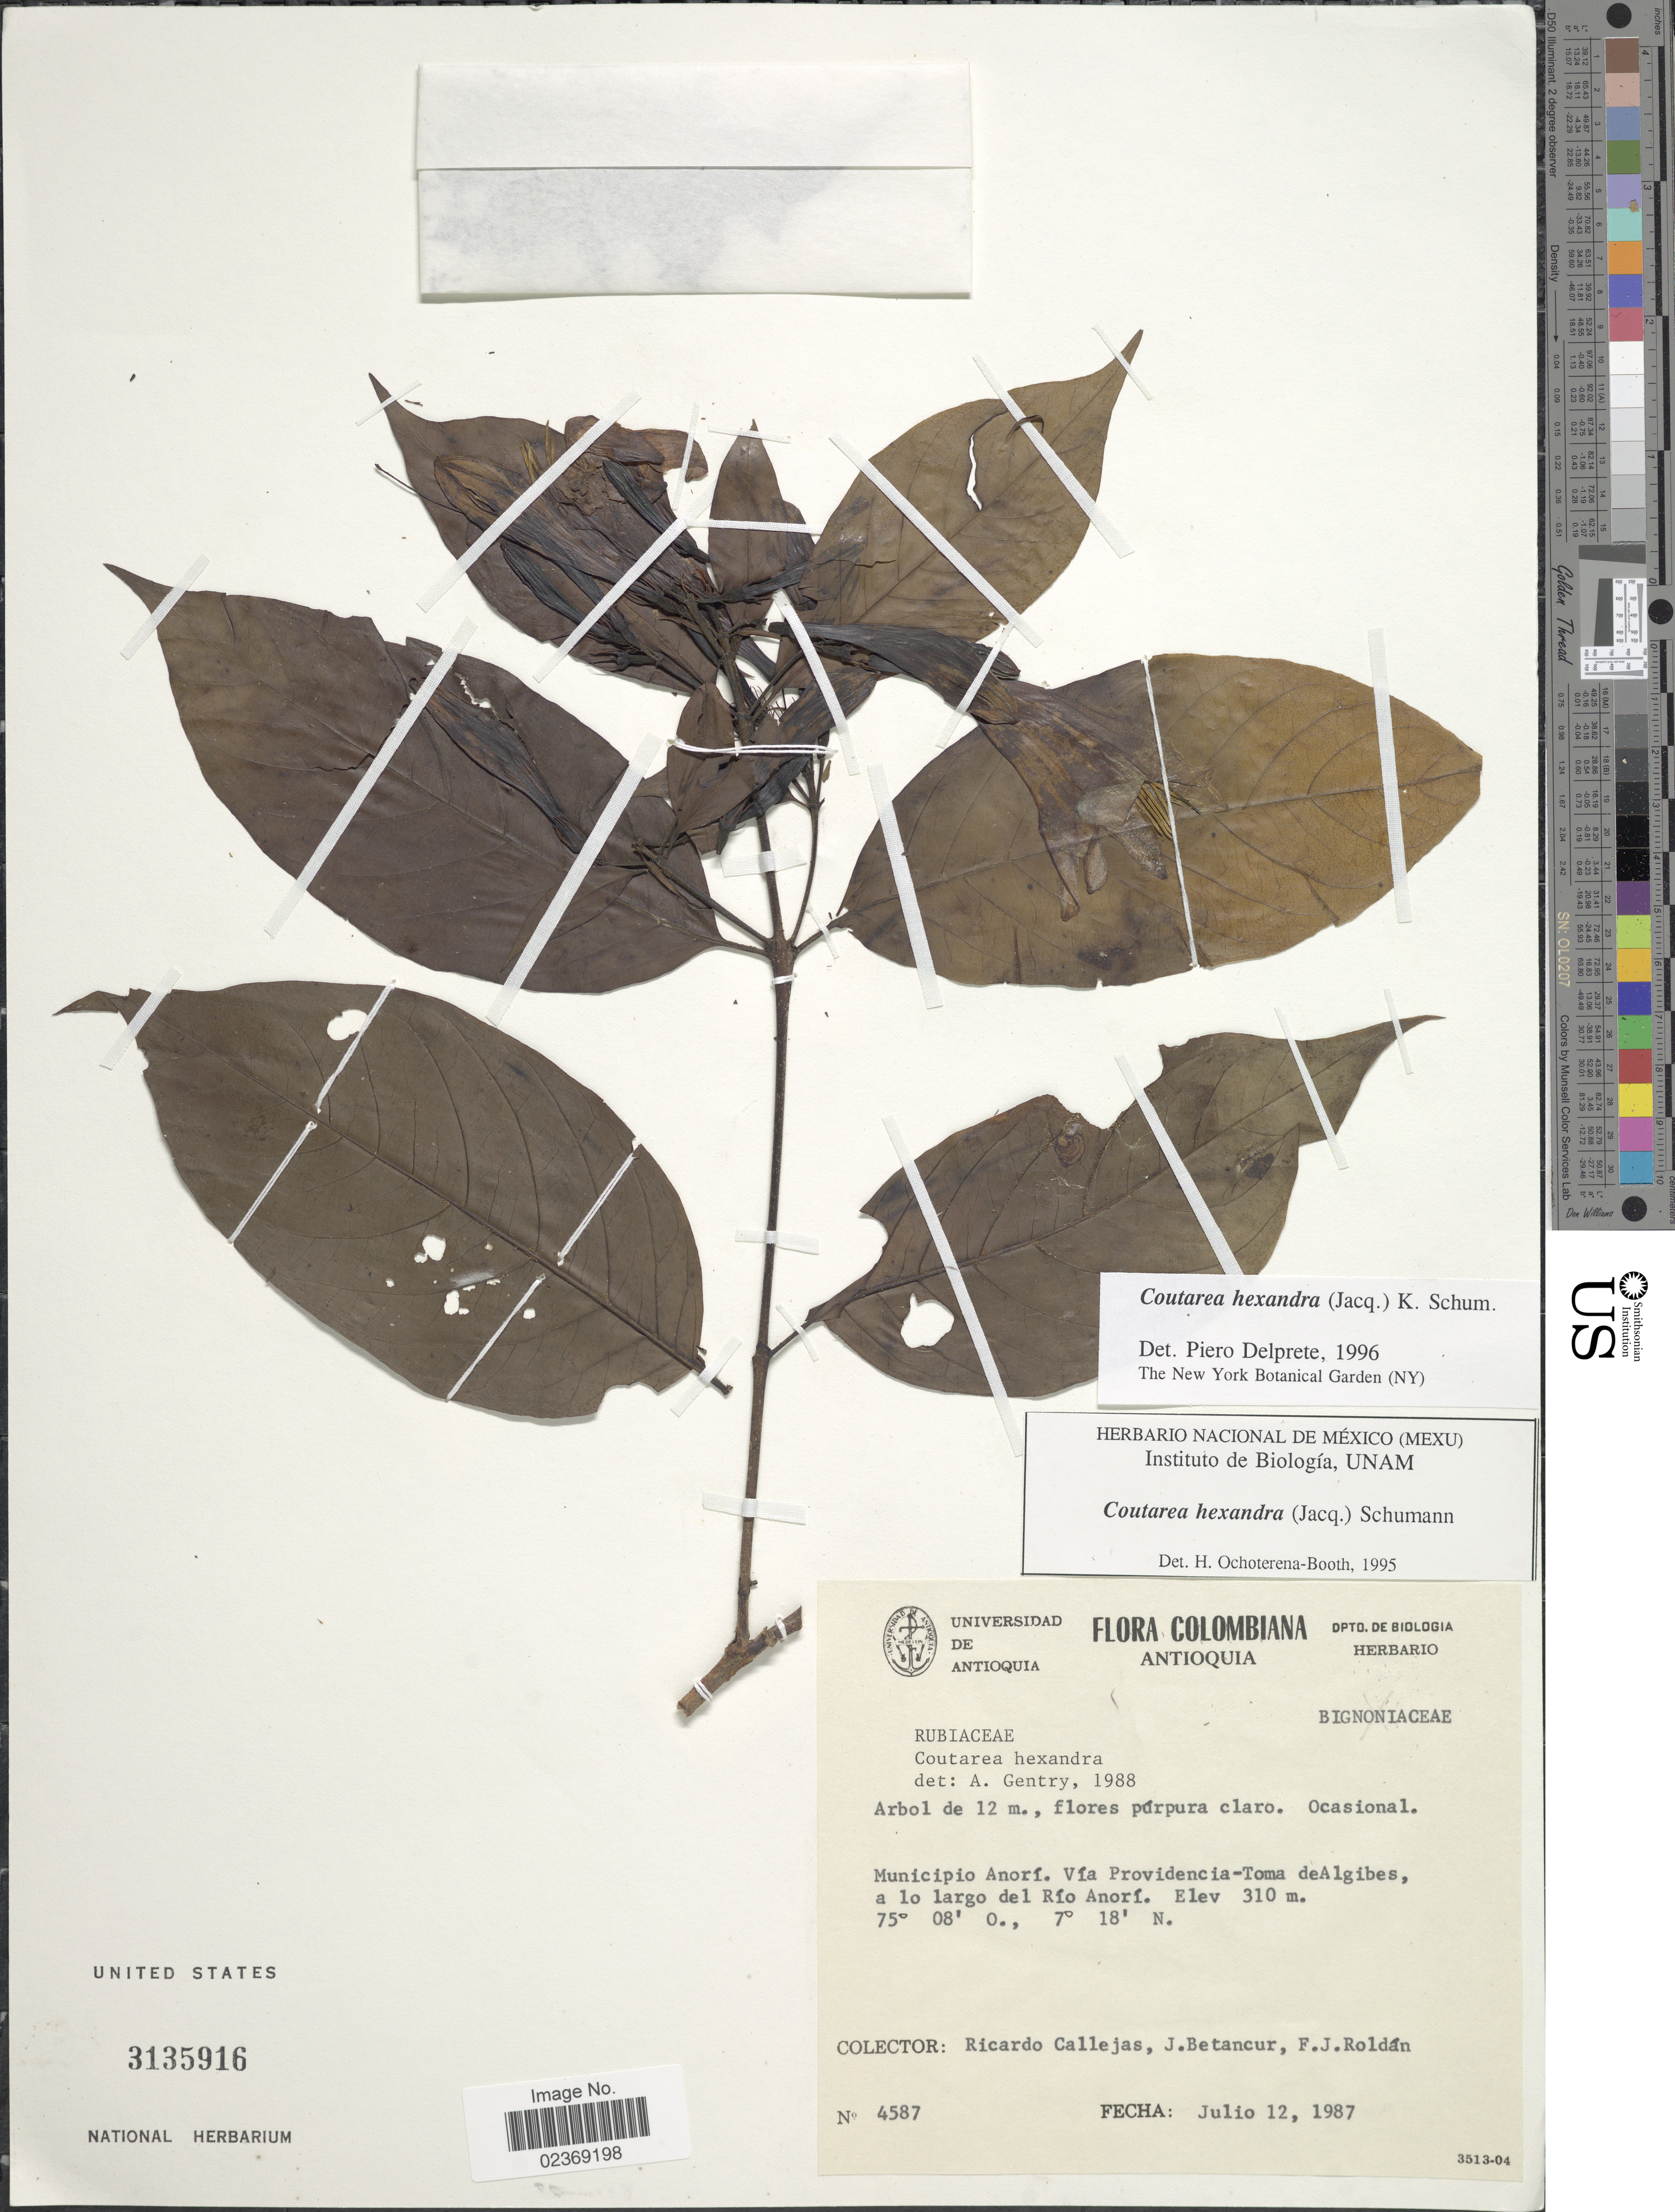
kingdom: Plantae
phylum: Tracheophyta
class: Magnoliopsida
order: Gentianales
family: Rubiaceae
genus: Coutarea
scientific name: Coutarea hexandra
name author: (Jacq.) K. Schum.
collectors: R. Callejas, J. Betancur & F. J. Roldán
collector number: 4587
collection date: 1987-07-12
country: Colombia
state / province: Antioquia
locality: Municipio Anori. Via Providencia-Toma deAlgibes, a lo largo del Rio Anori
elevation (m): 310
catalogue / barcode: US 3135916